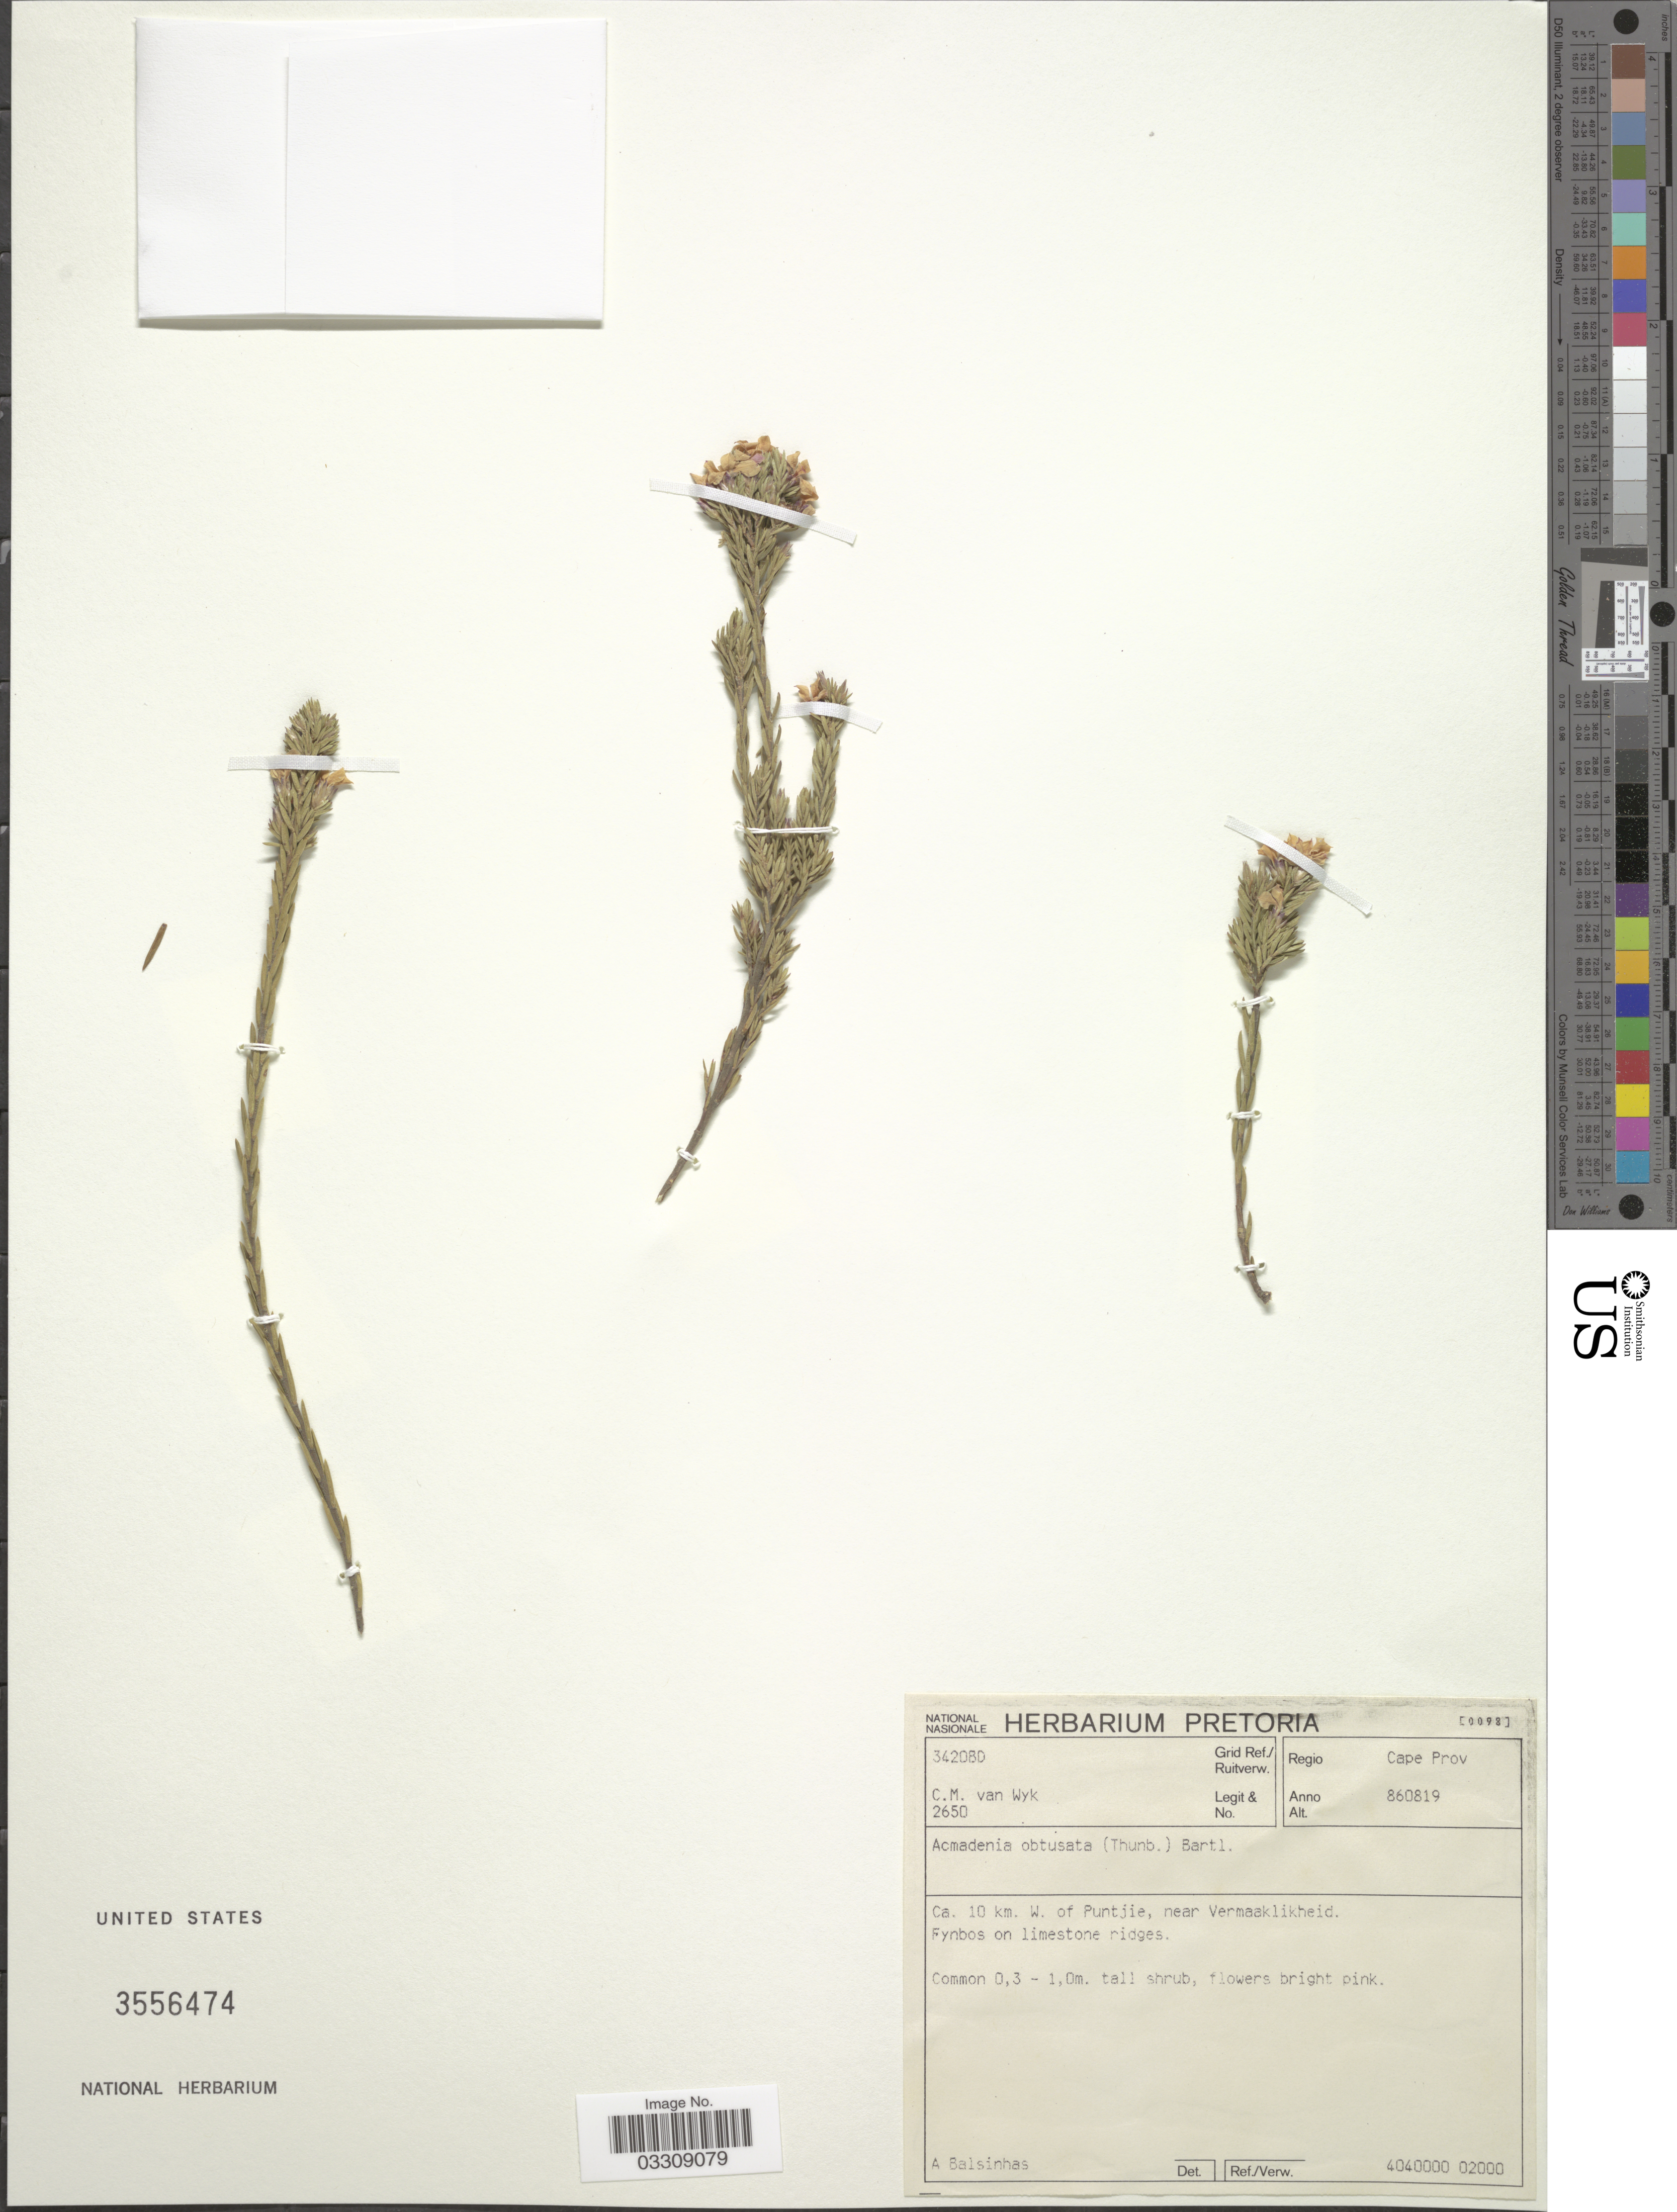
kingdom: Plantae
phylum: Tracheophyta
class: Magnoliopsida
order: Sapindales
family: Rutaceae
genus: Acmadenia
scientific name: Acmadenia obtusata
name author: (Thunb.) Bartl. & H.L. Wendl.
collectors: C. Van Wyk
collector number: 2650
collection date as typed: Transcribed d/m/y: 19/8/86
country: South Africa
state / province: Western Cape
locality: Regio Cape Prov. Grid Ref./ Ruitverw. 3420BD. Ca. 10 km. W. of Puntjie, near Vermaaklikheid.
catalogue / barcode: US 3556474